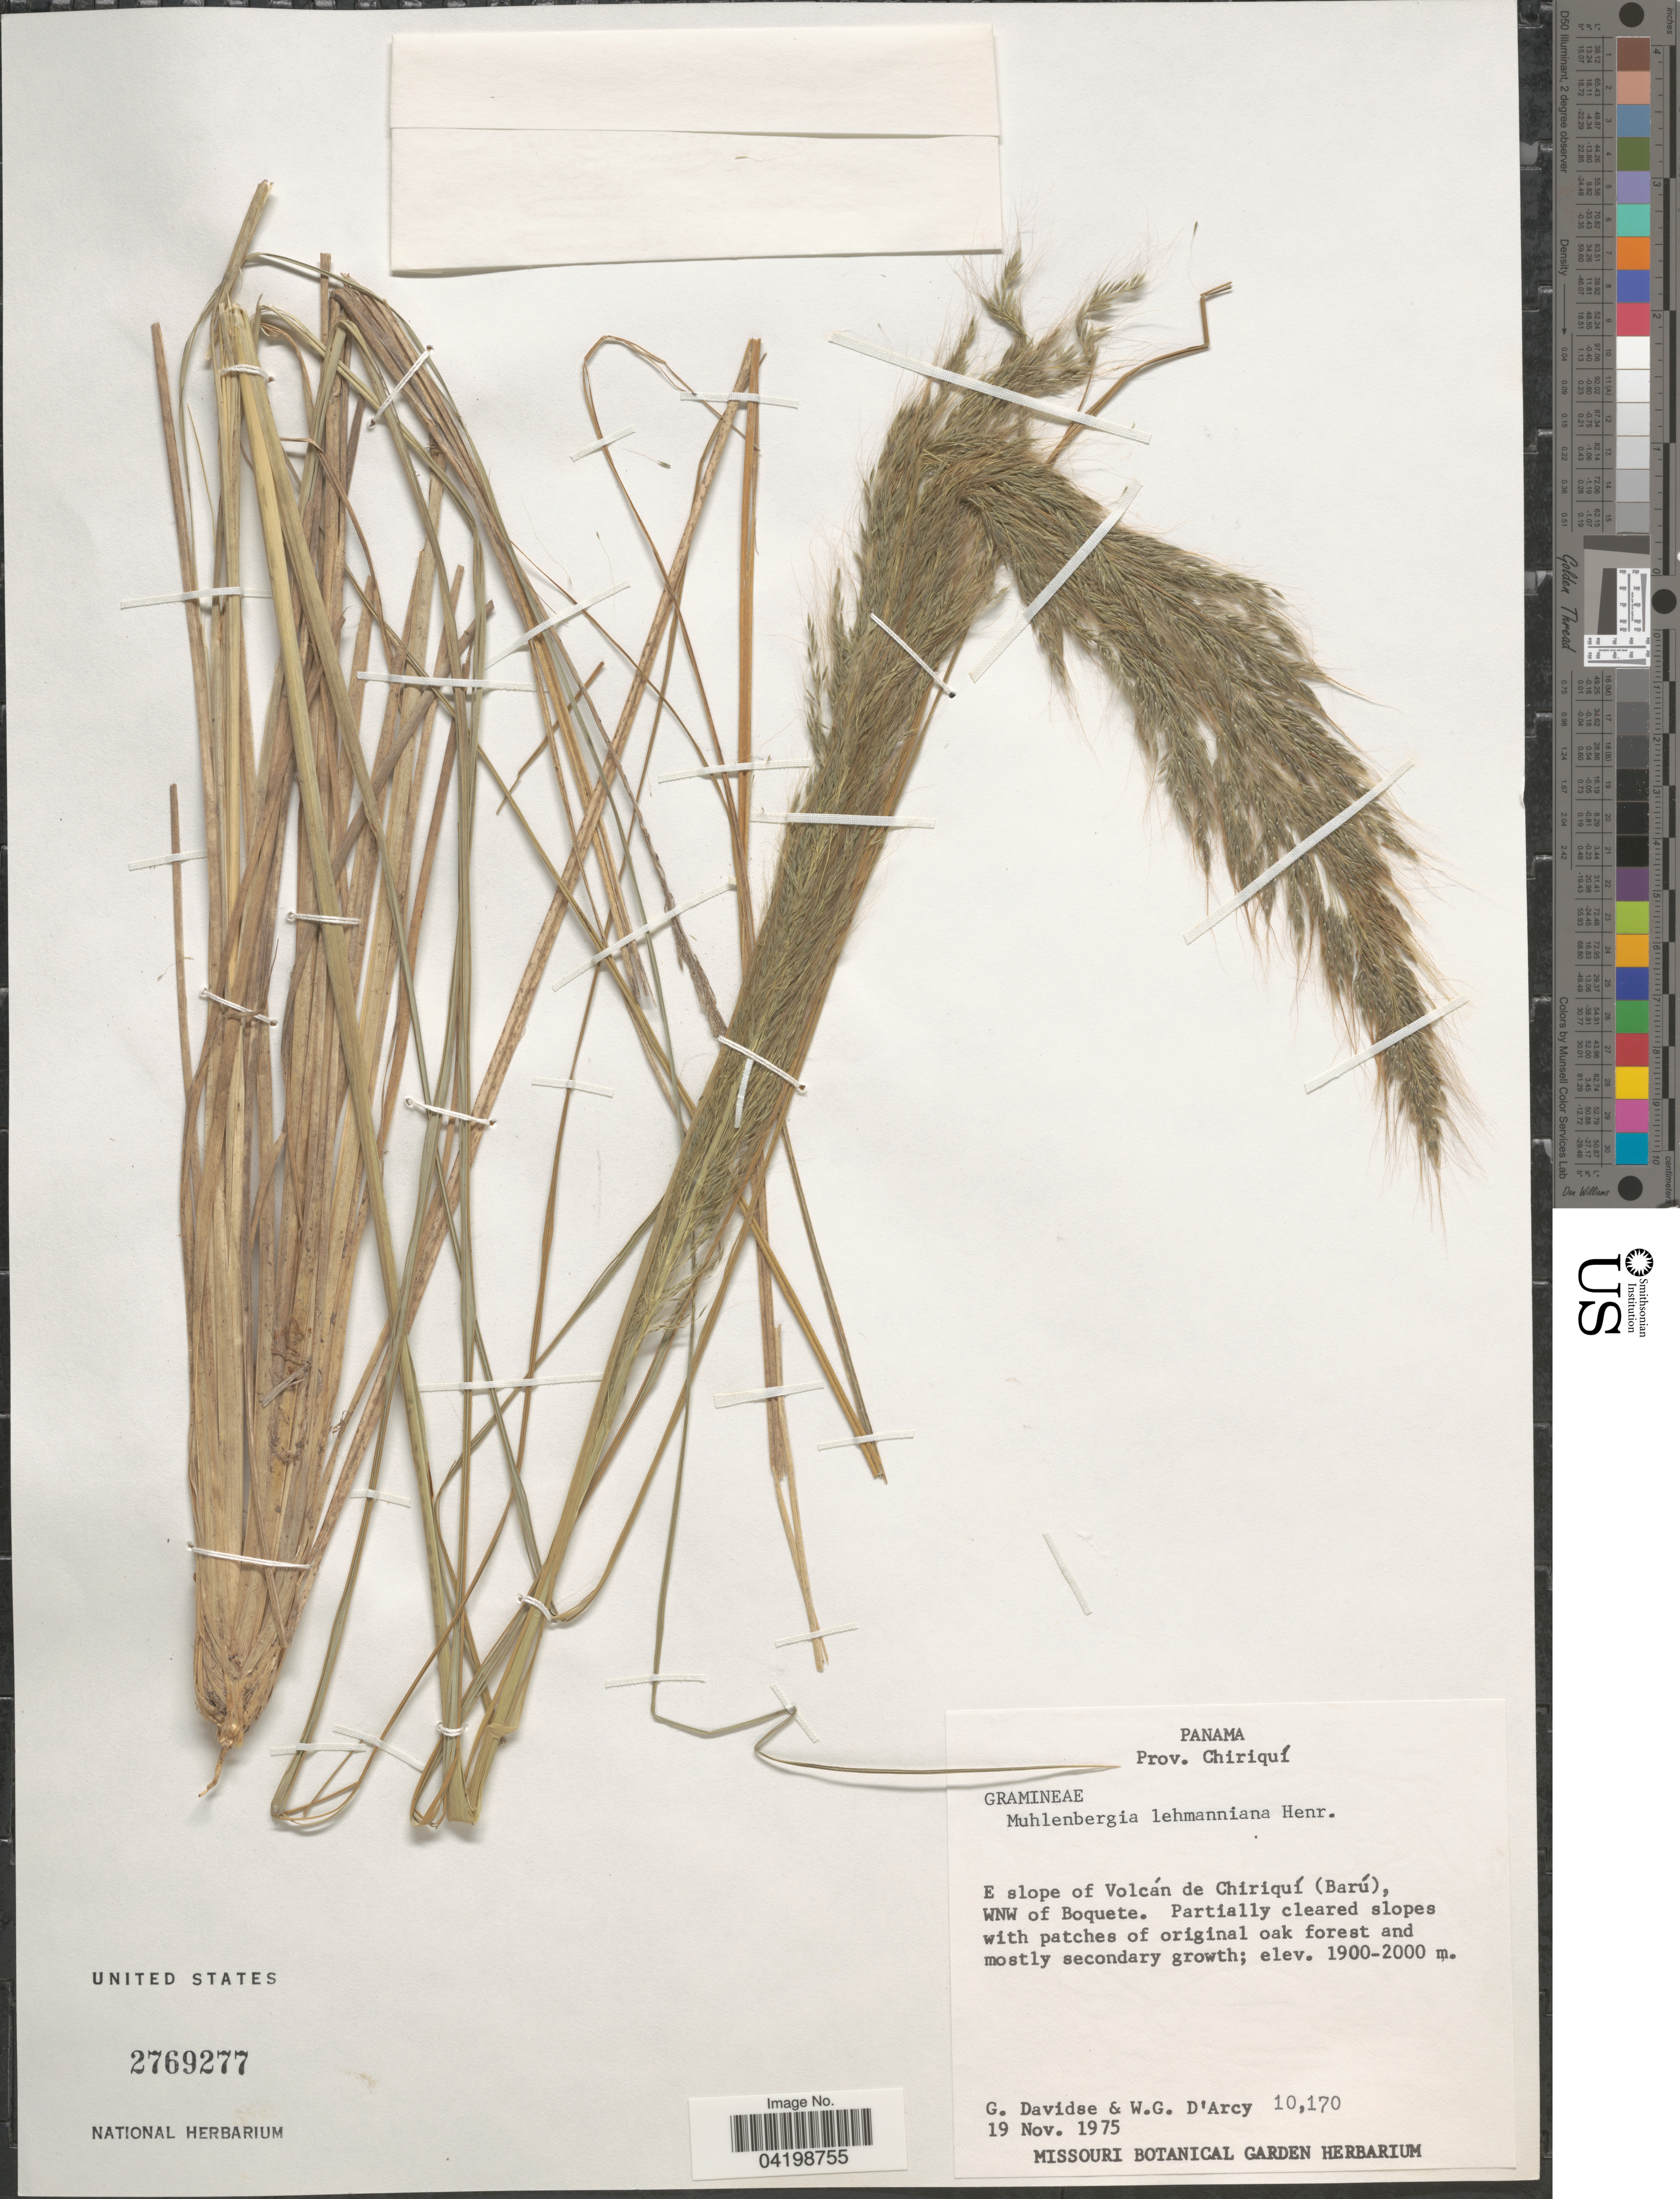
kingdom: Plantae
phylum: Tracheophyta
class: Liliopsida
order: Poales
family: Poaceae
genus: Muhlenbergia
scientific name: Muhlenbergia lehmanniana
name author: Henr.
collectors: G. Davidse & W. G. D'Arcy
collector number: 10170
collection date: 1975-11-19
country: Panama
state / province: Chiriqui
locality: E slope of Volcán de Chiriquí (Barú), WNW of Boquete.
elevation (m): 1900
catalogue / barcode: US 2769277